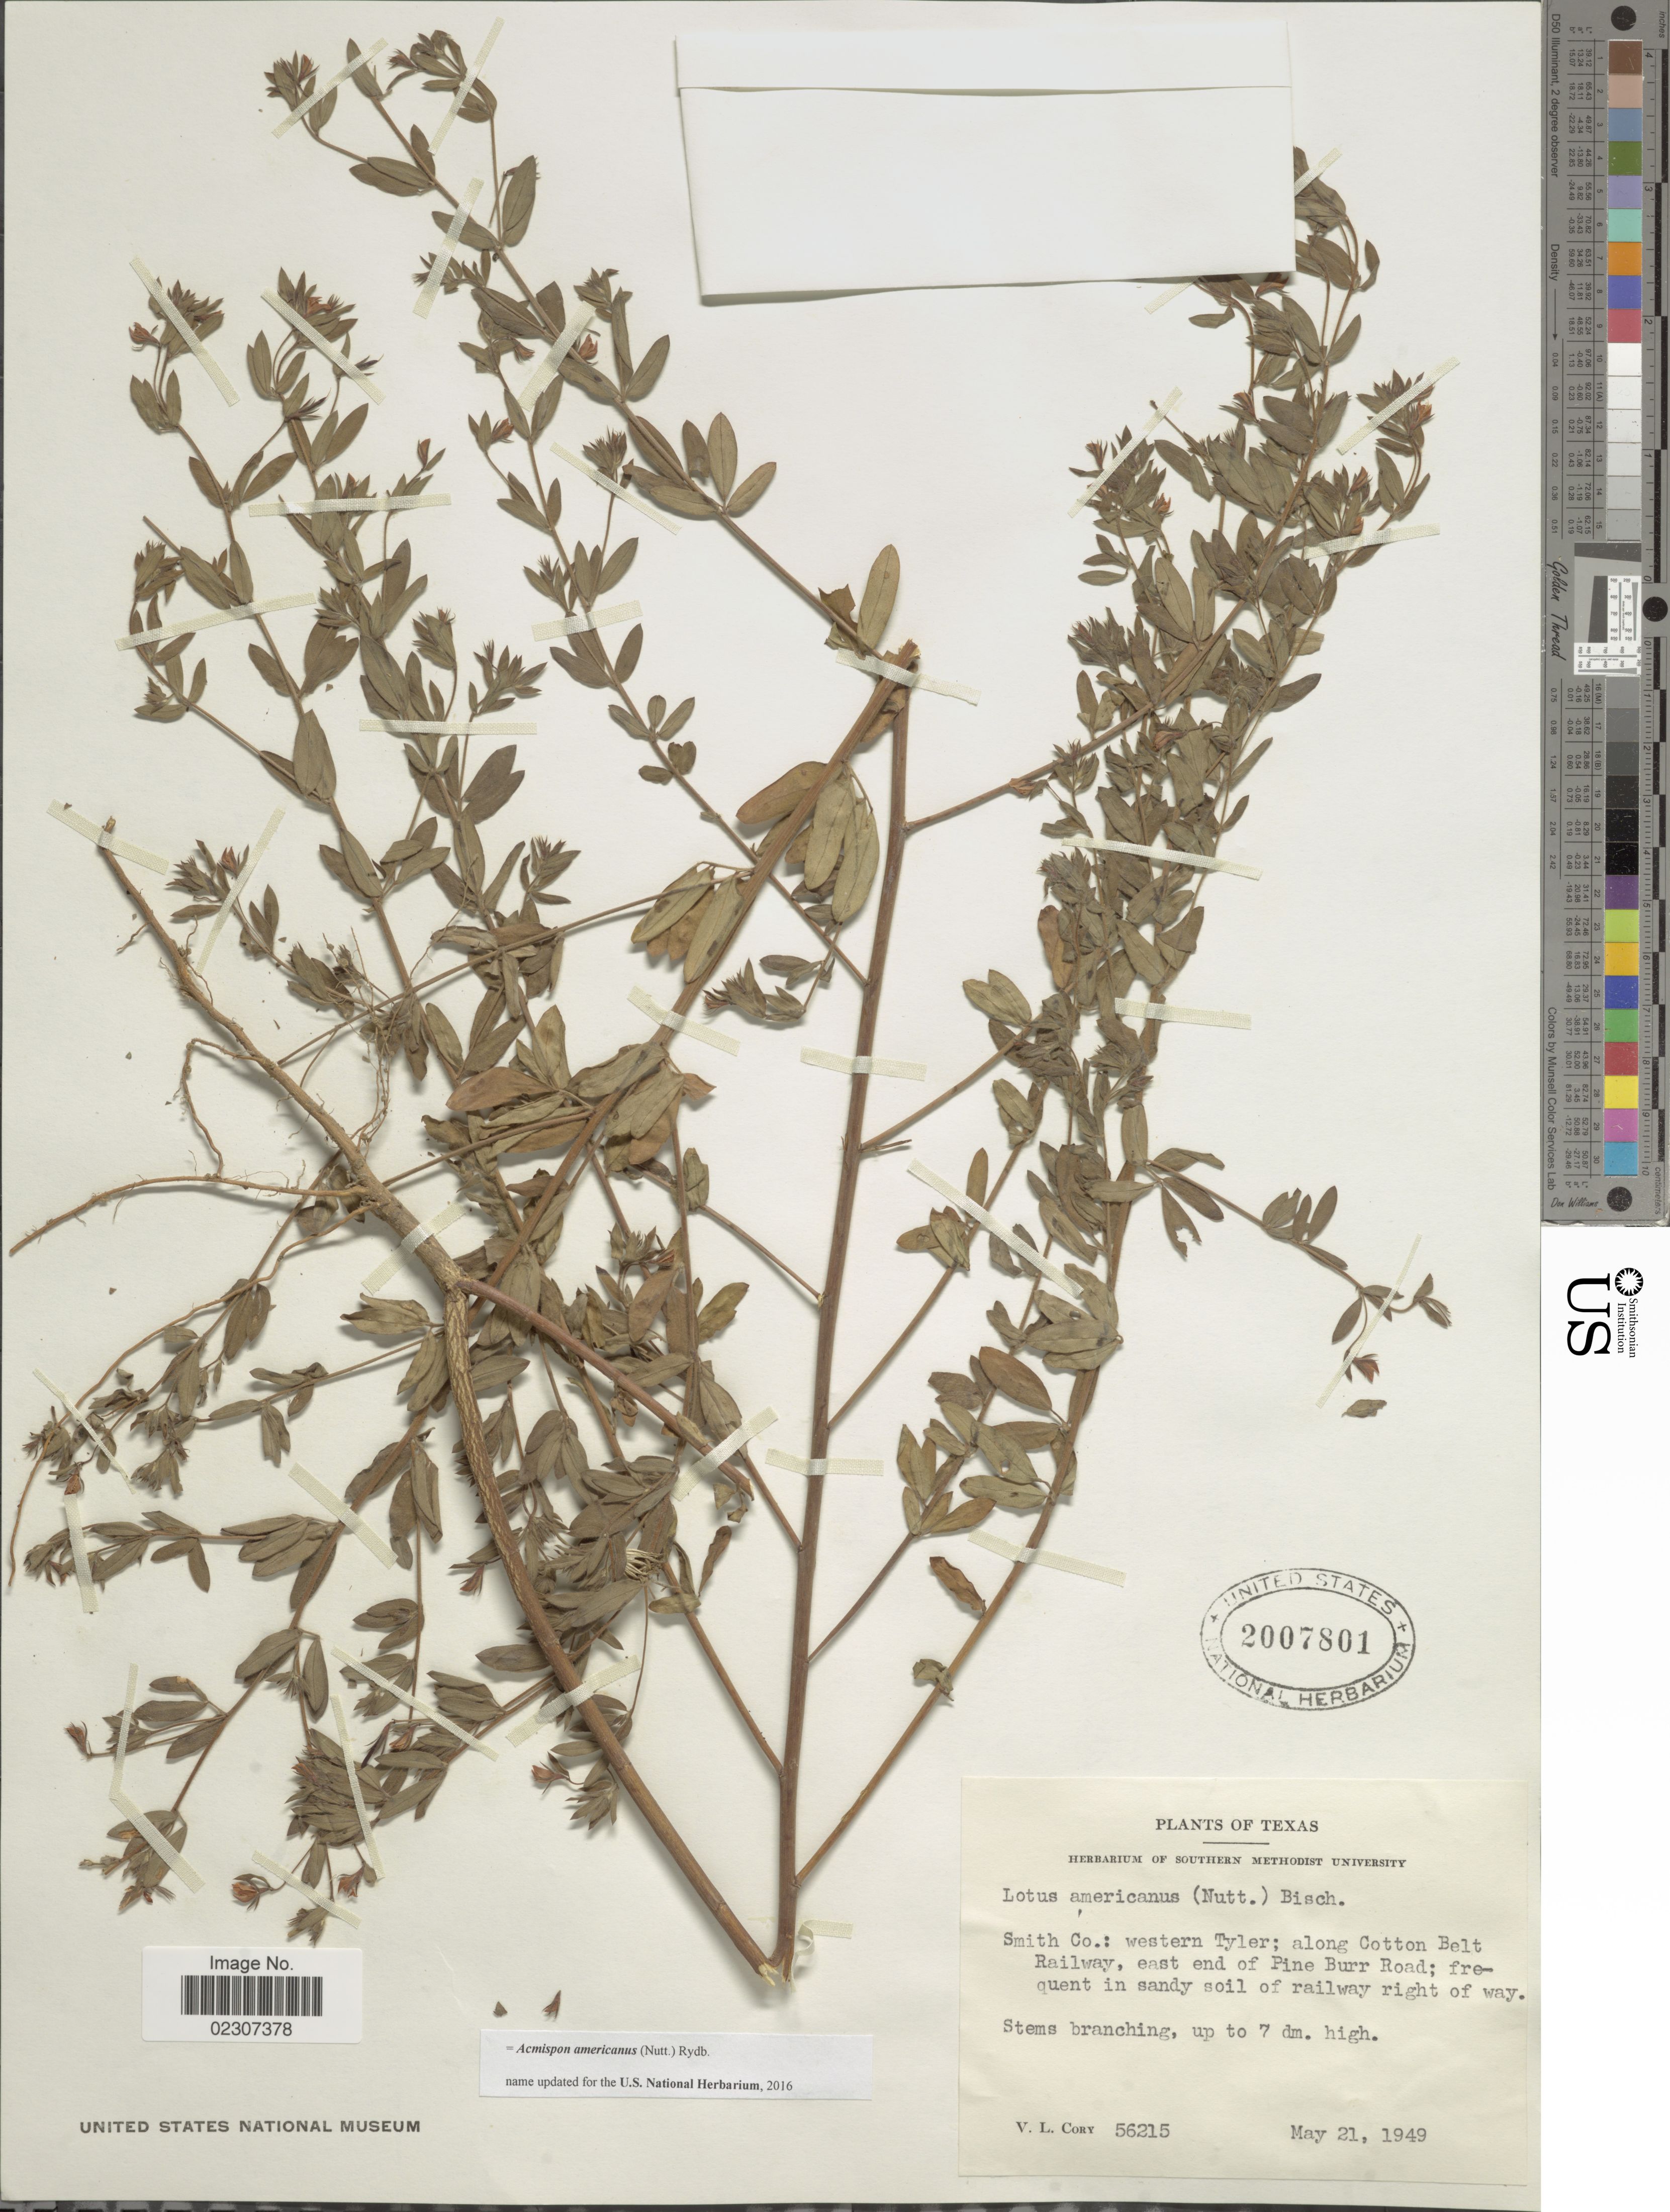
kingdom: Plantae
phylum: Tracheophyta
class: Magnoliopsida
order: Fabales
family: Fabaceae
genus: Acmispon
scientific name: Acmispon americanus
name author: (Nutt.) Rydb.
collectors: V. Cory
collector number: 56215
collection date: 1949-05-21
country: United States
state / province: Texas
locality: Texas, Smith Co.: western Tyler; along Cotton Belt Railway, east end of Pine Burr Road.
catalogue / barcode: US 2007801